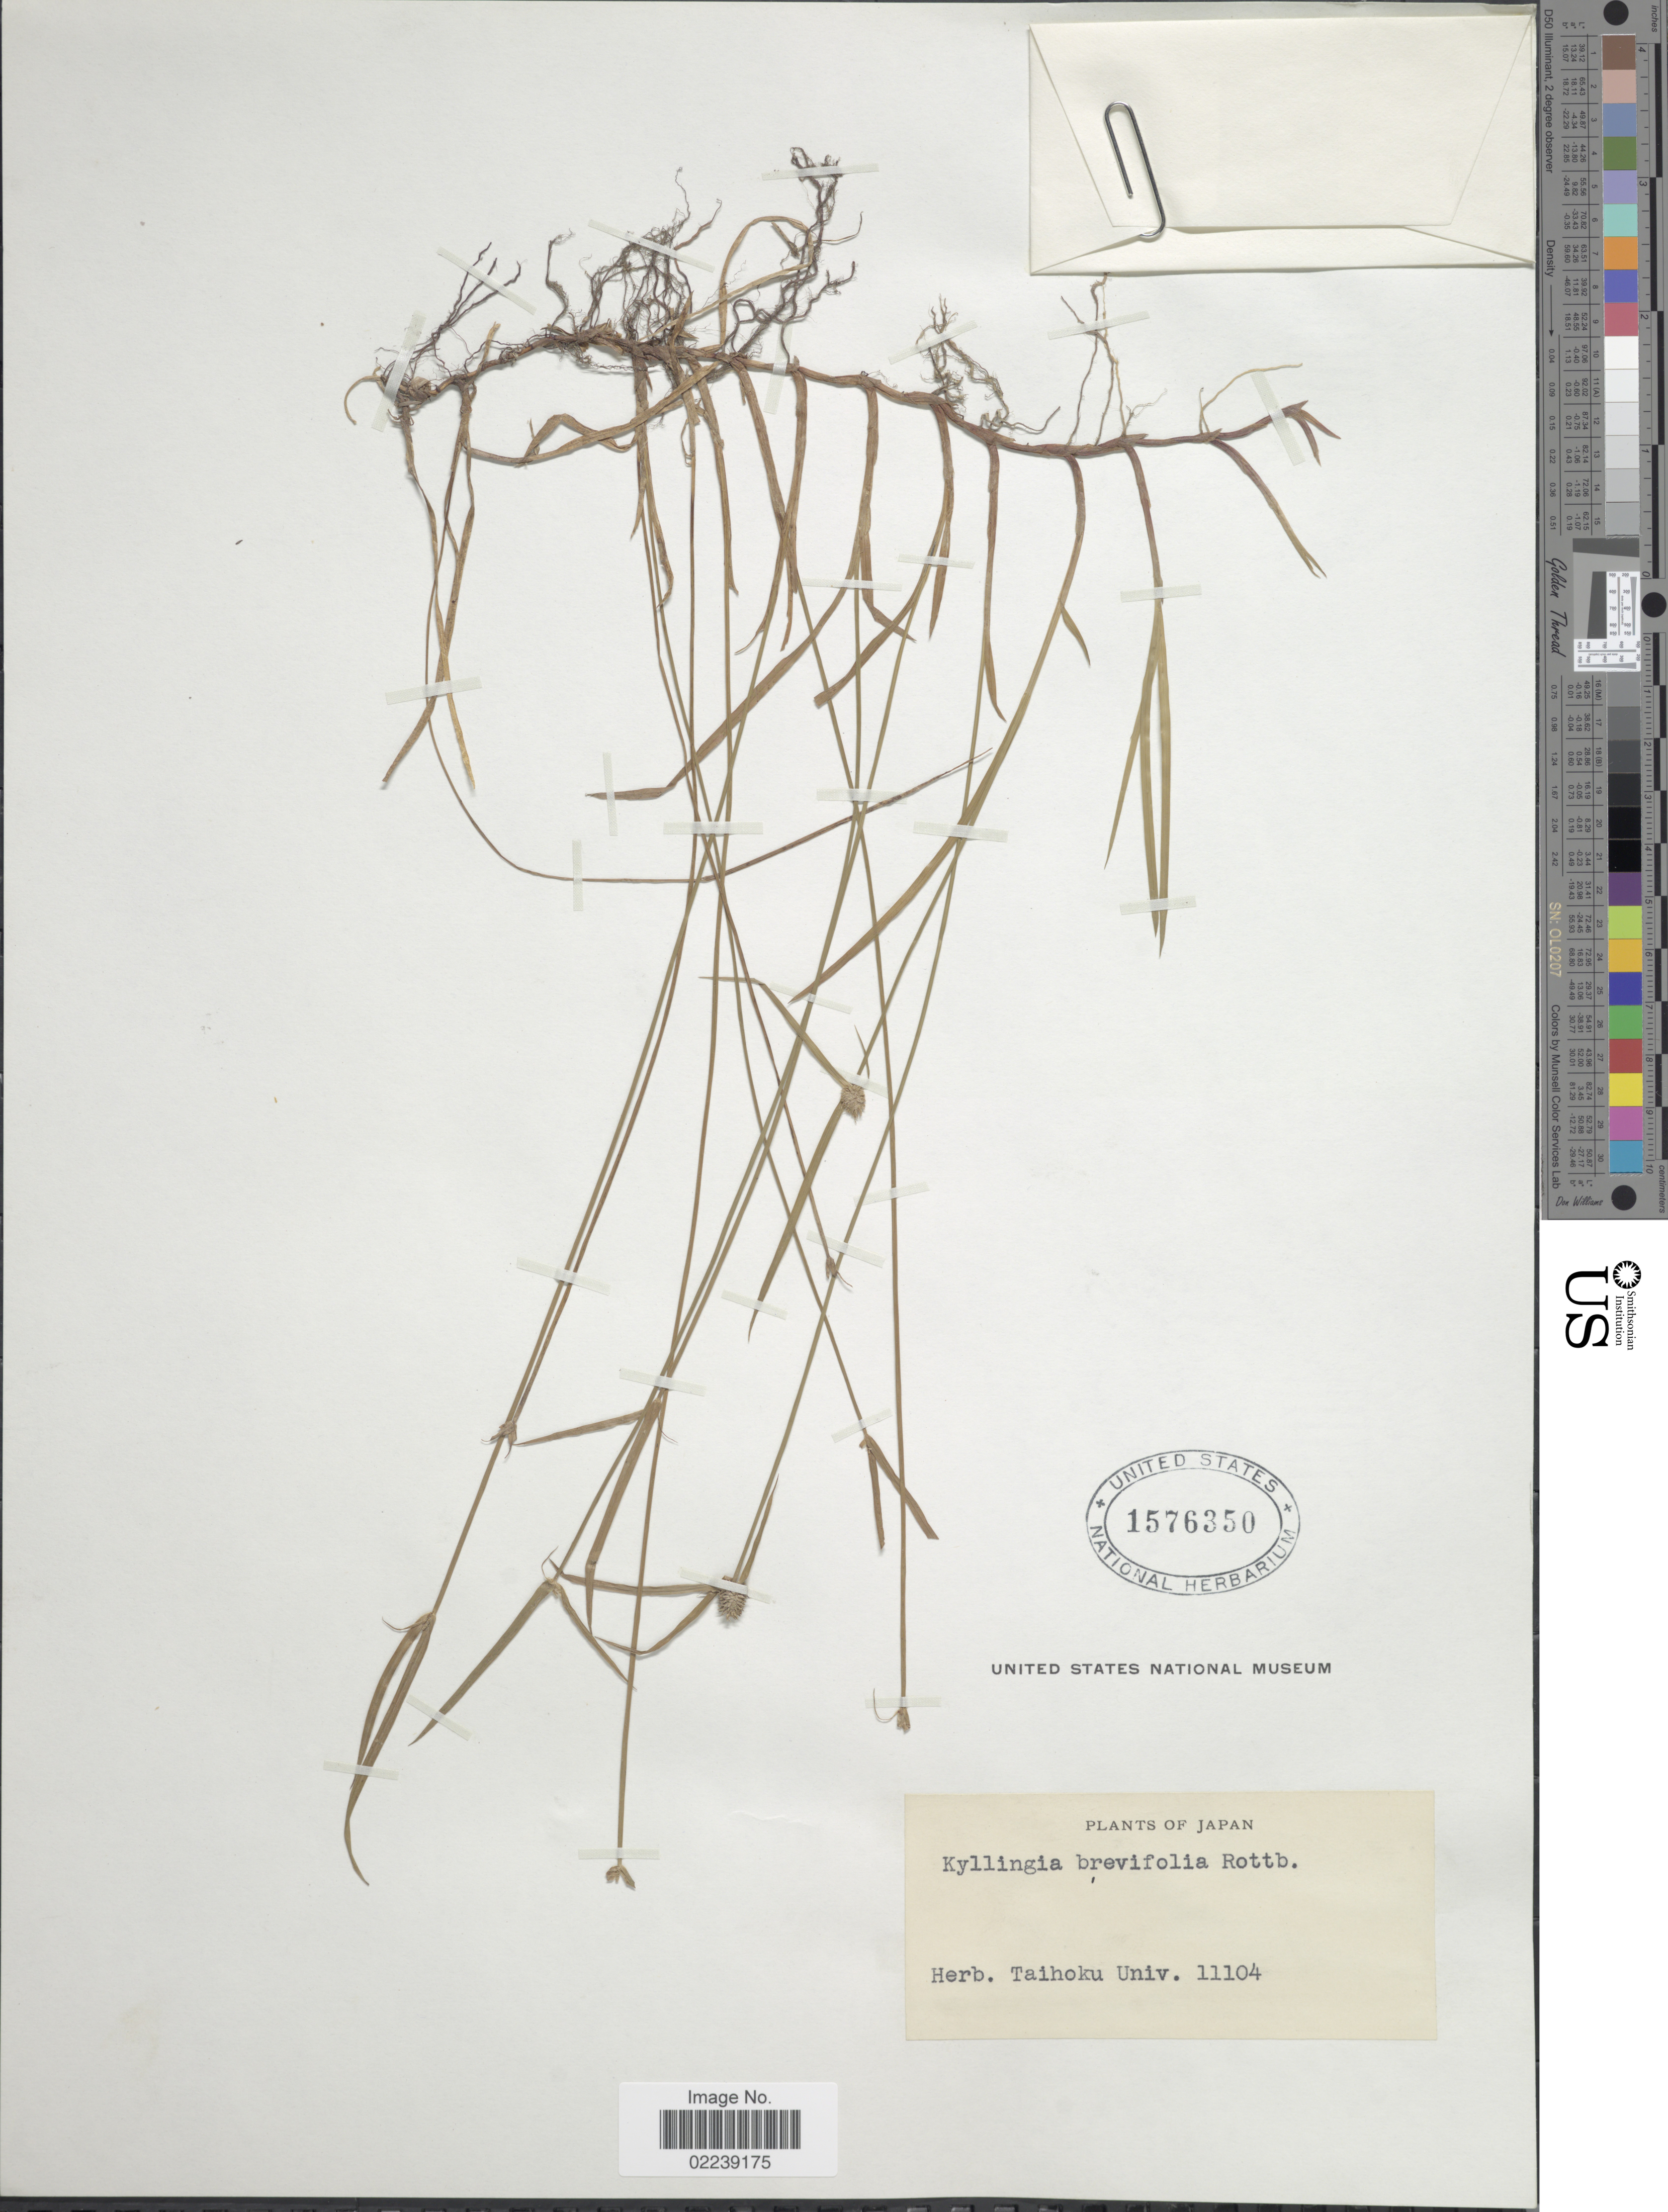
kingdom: Plantae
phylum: Tracheophyta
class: Liliopsida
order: Poales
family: Cyperaceae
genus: Cyperus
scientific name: Cyperus brevifolius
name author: (Rottb.) Hassk.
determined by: Strong, M. T., (US), Smithsonian Institution - National Museum of Natural History (UNITED STATES)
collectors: ex herb. Taihoku Univ.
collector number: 11104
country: Japan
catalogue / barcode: US 1576350